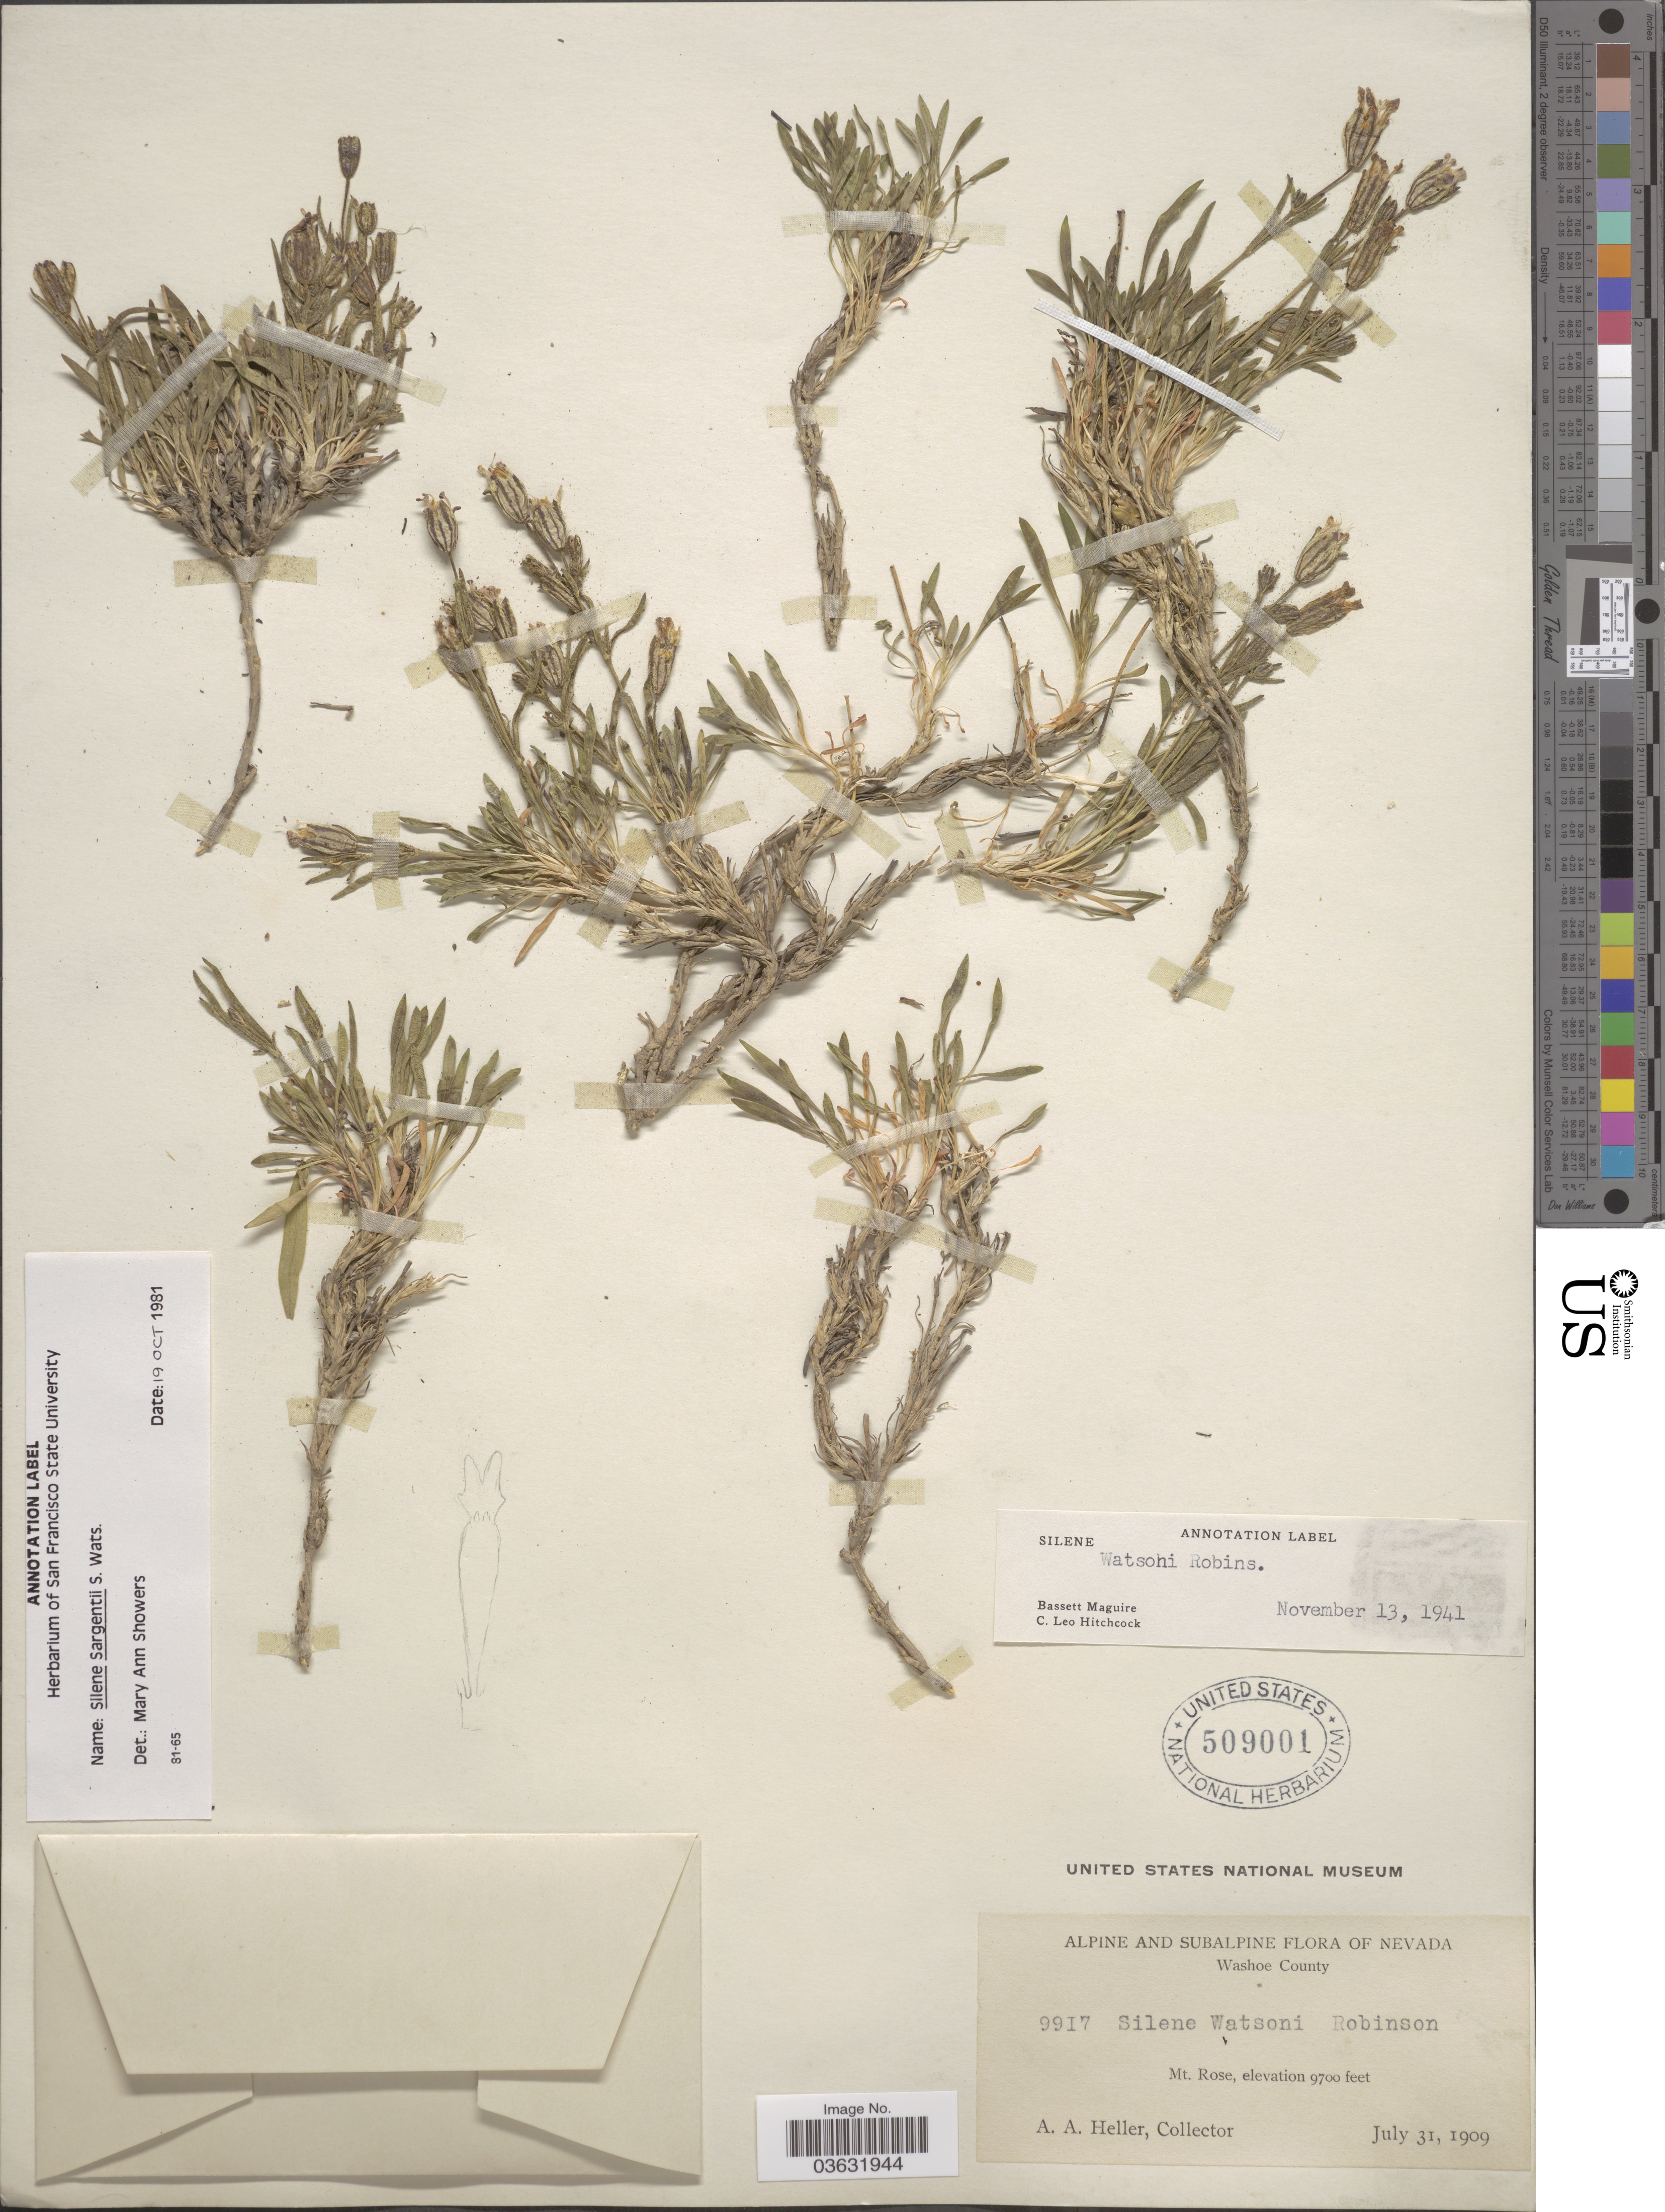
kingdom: Plantae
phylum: Tracheophyta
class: Magnoliopsida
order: Caryophyllales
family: Caryophyllaceae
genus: Silene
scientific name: Silene sargentii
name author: S. Watson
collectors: A. A. Heller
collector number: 9917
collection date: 1909-07-31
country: United States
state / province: Nevada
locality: Alpine and Subalpine. Washoe County. Mt. Rose.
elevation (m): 2957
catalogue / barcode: US 509001